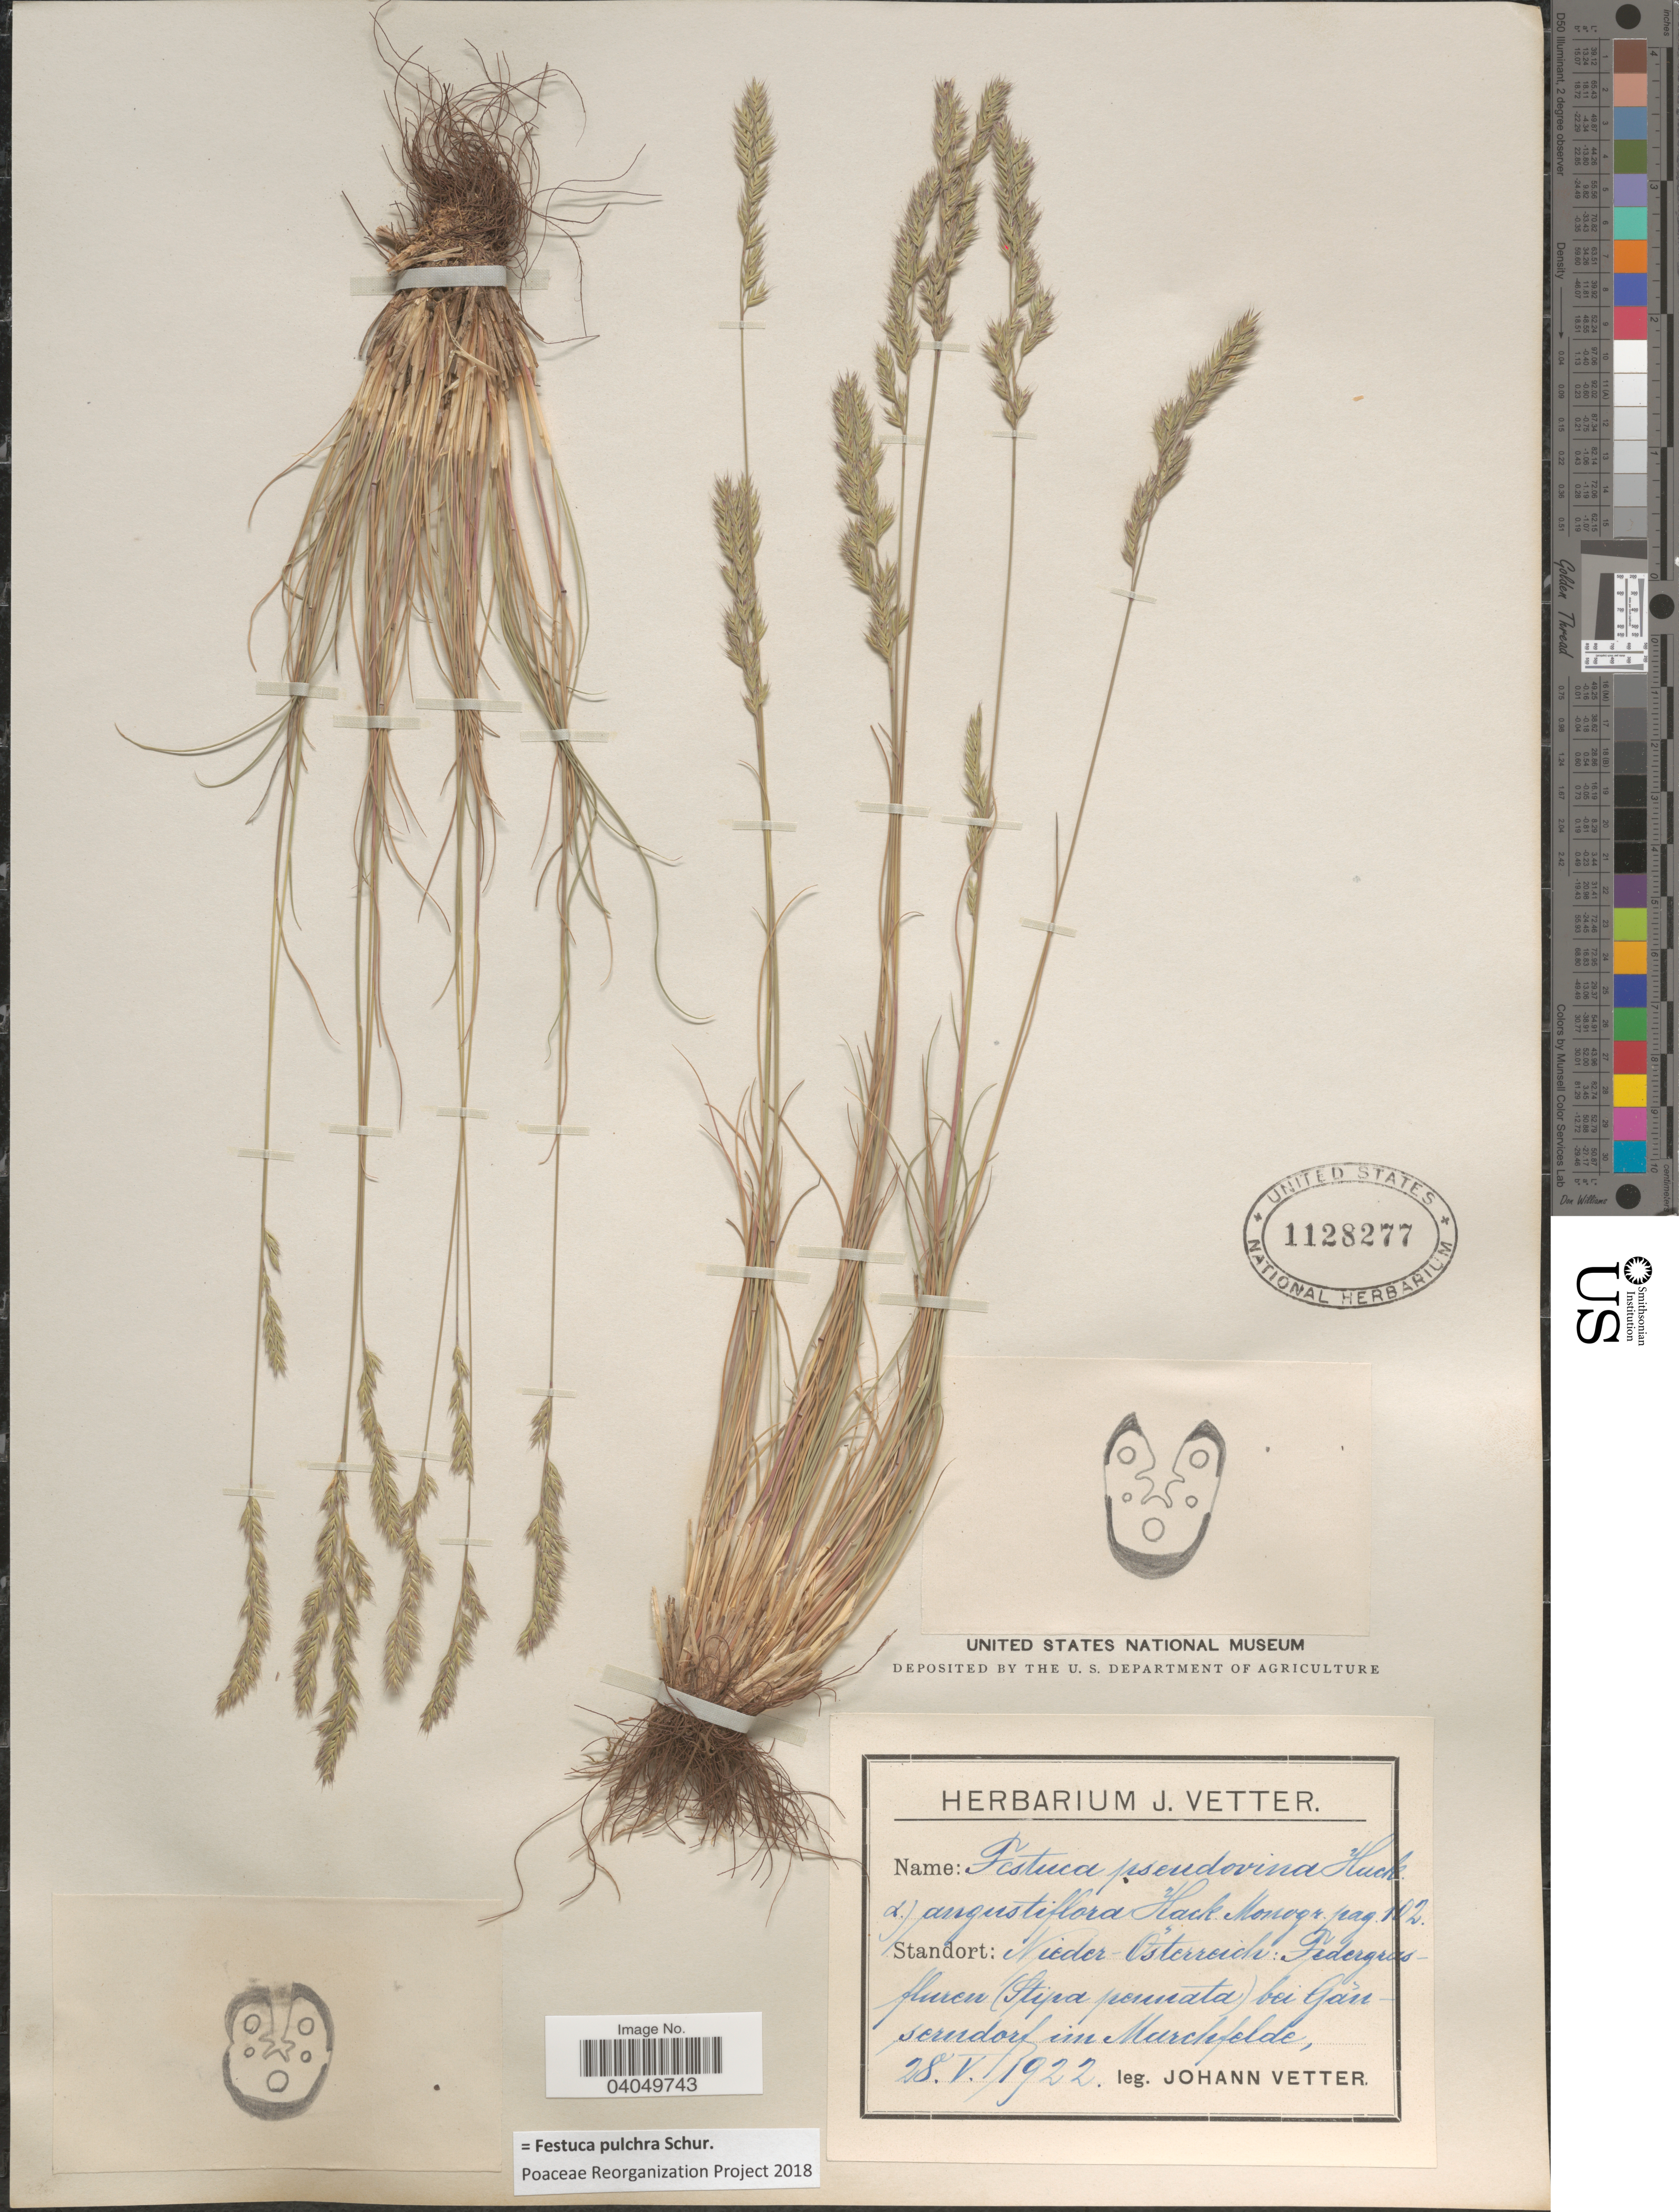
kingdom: Plantae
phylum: Tracheophyta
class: Liliopsida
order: Poales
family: Poaceae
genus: Festuca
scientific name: Festuca pulchra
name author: Schur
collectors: J. Vetter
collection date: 1922-05-28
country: Austria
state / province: Niederosterreich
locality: Standort: Nieder-Osterreich: Federgrasfluren (Stipa pennata) bei Ganserndorf im Marchfelde.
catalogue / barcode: US 1128277